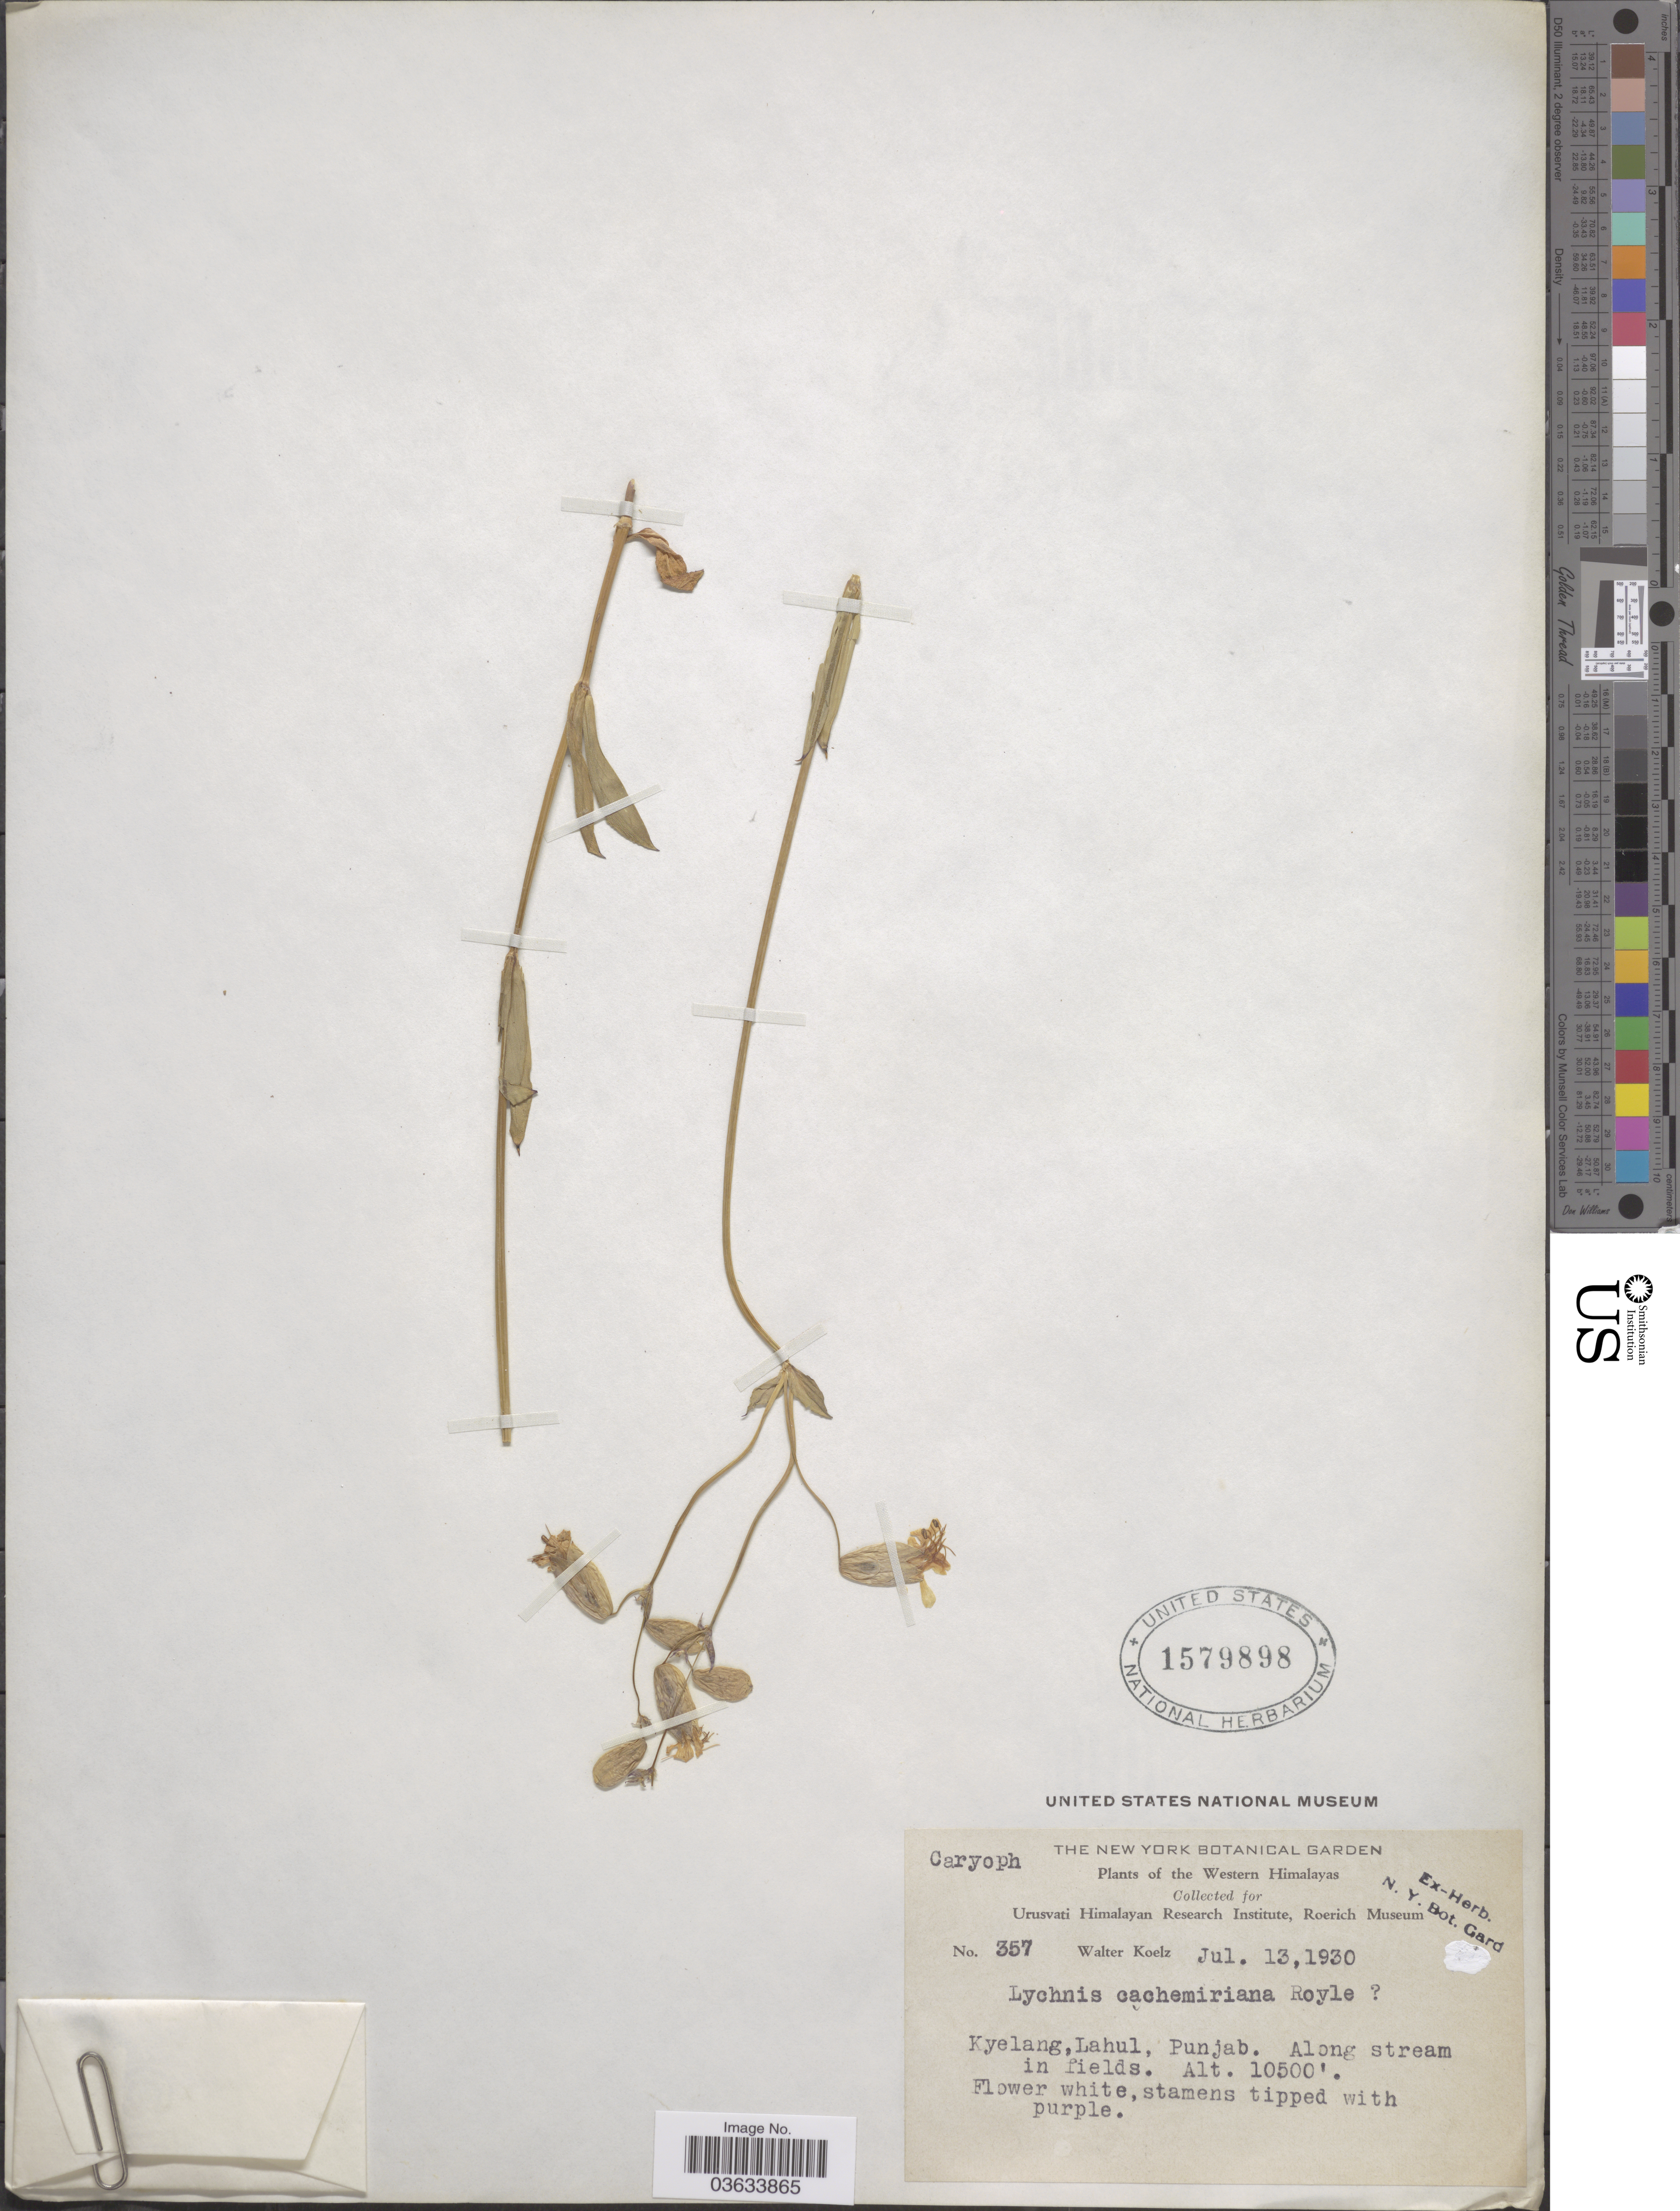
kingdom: Plantae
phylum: Tracheophyta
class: Magnoliopsida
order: Caryophyllales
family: Caryophyllaceae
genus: Silene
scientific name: Silene cashmeriana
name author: (Royle) Majumdar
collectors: W. N. Koelz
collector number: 357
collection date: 1930-07-13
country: India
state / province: Punjab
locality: Western Himalayas. Kyelang, Lahul.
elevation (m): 3200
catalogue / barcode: US 1579898